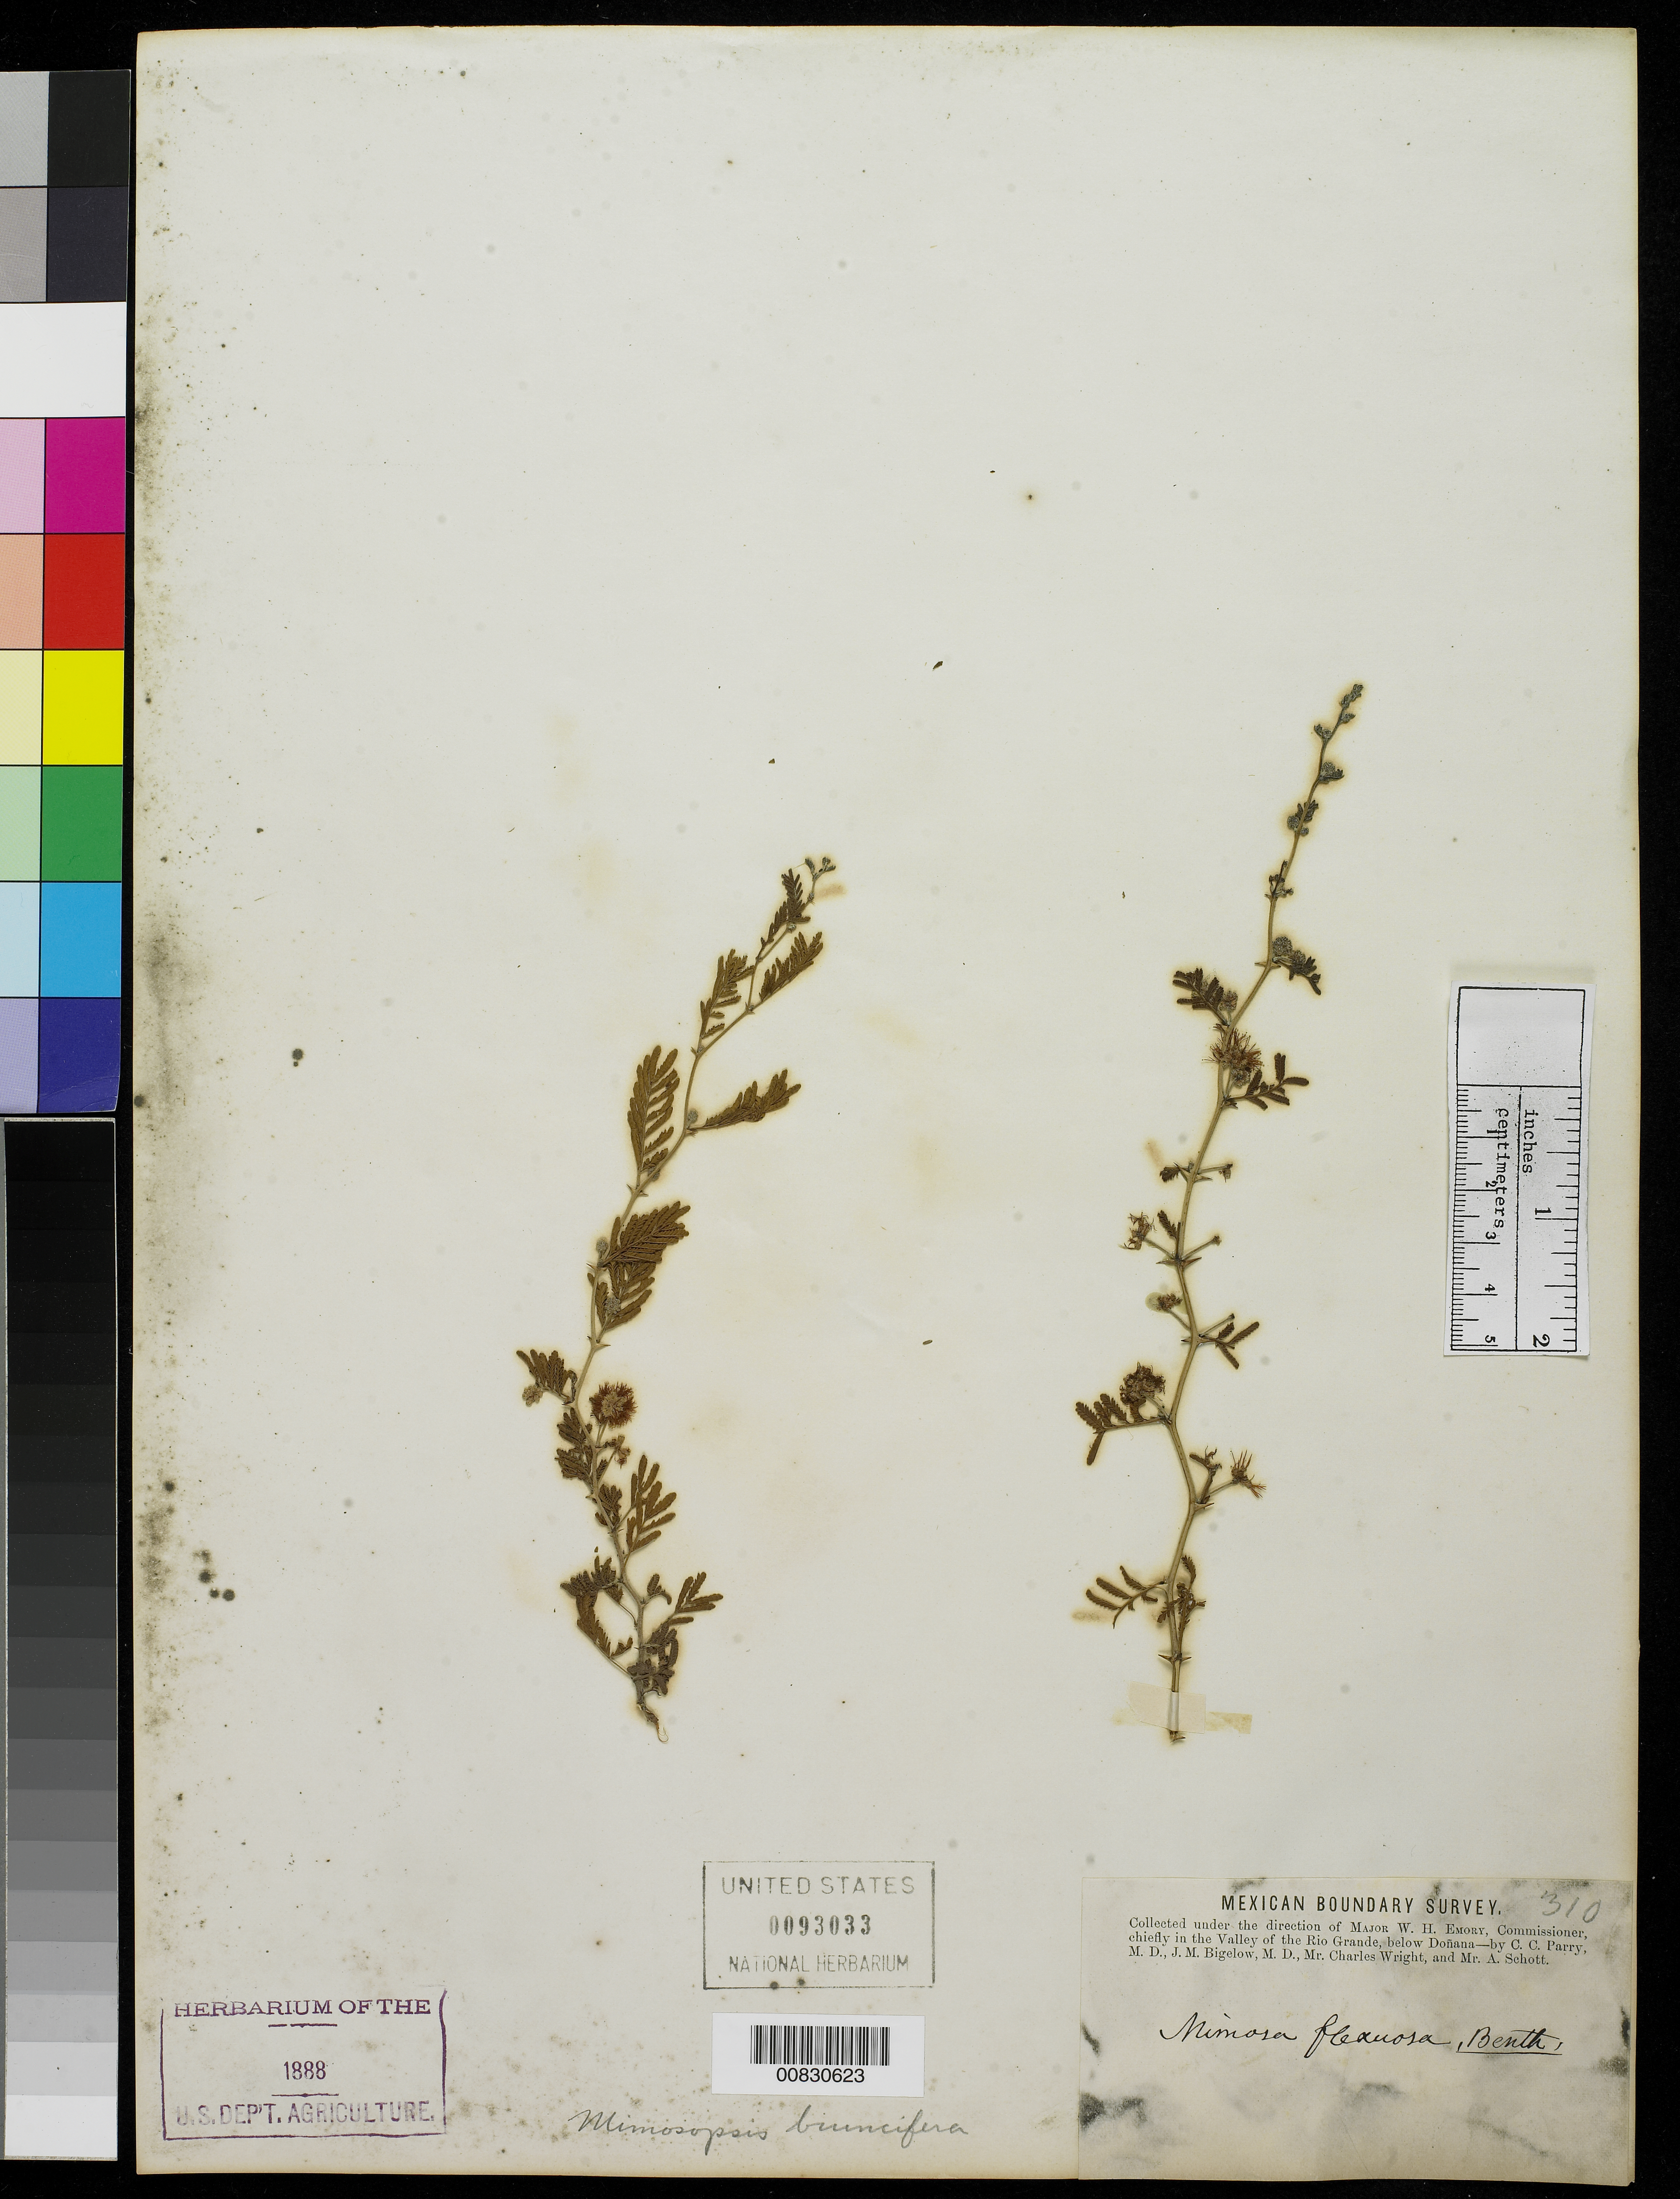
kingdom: Plantae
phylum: Tracheophyta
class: Magnoliopsida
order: Fabales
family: Fabaceae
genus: Mimosa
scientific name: Mimosa biuncifera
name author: Benth.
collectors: C. C. Parry, J. M. Bigelow, C. Wright & A. C. V. Schott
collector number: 310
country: United States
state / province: New Mexico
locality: Valley of the Rio Grande, below Doñana, New Mexico.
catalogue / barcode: US 93033